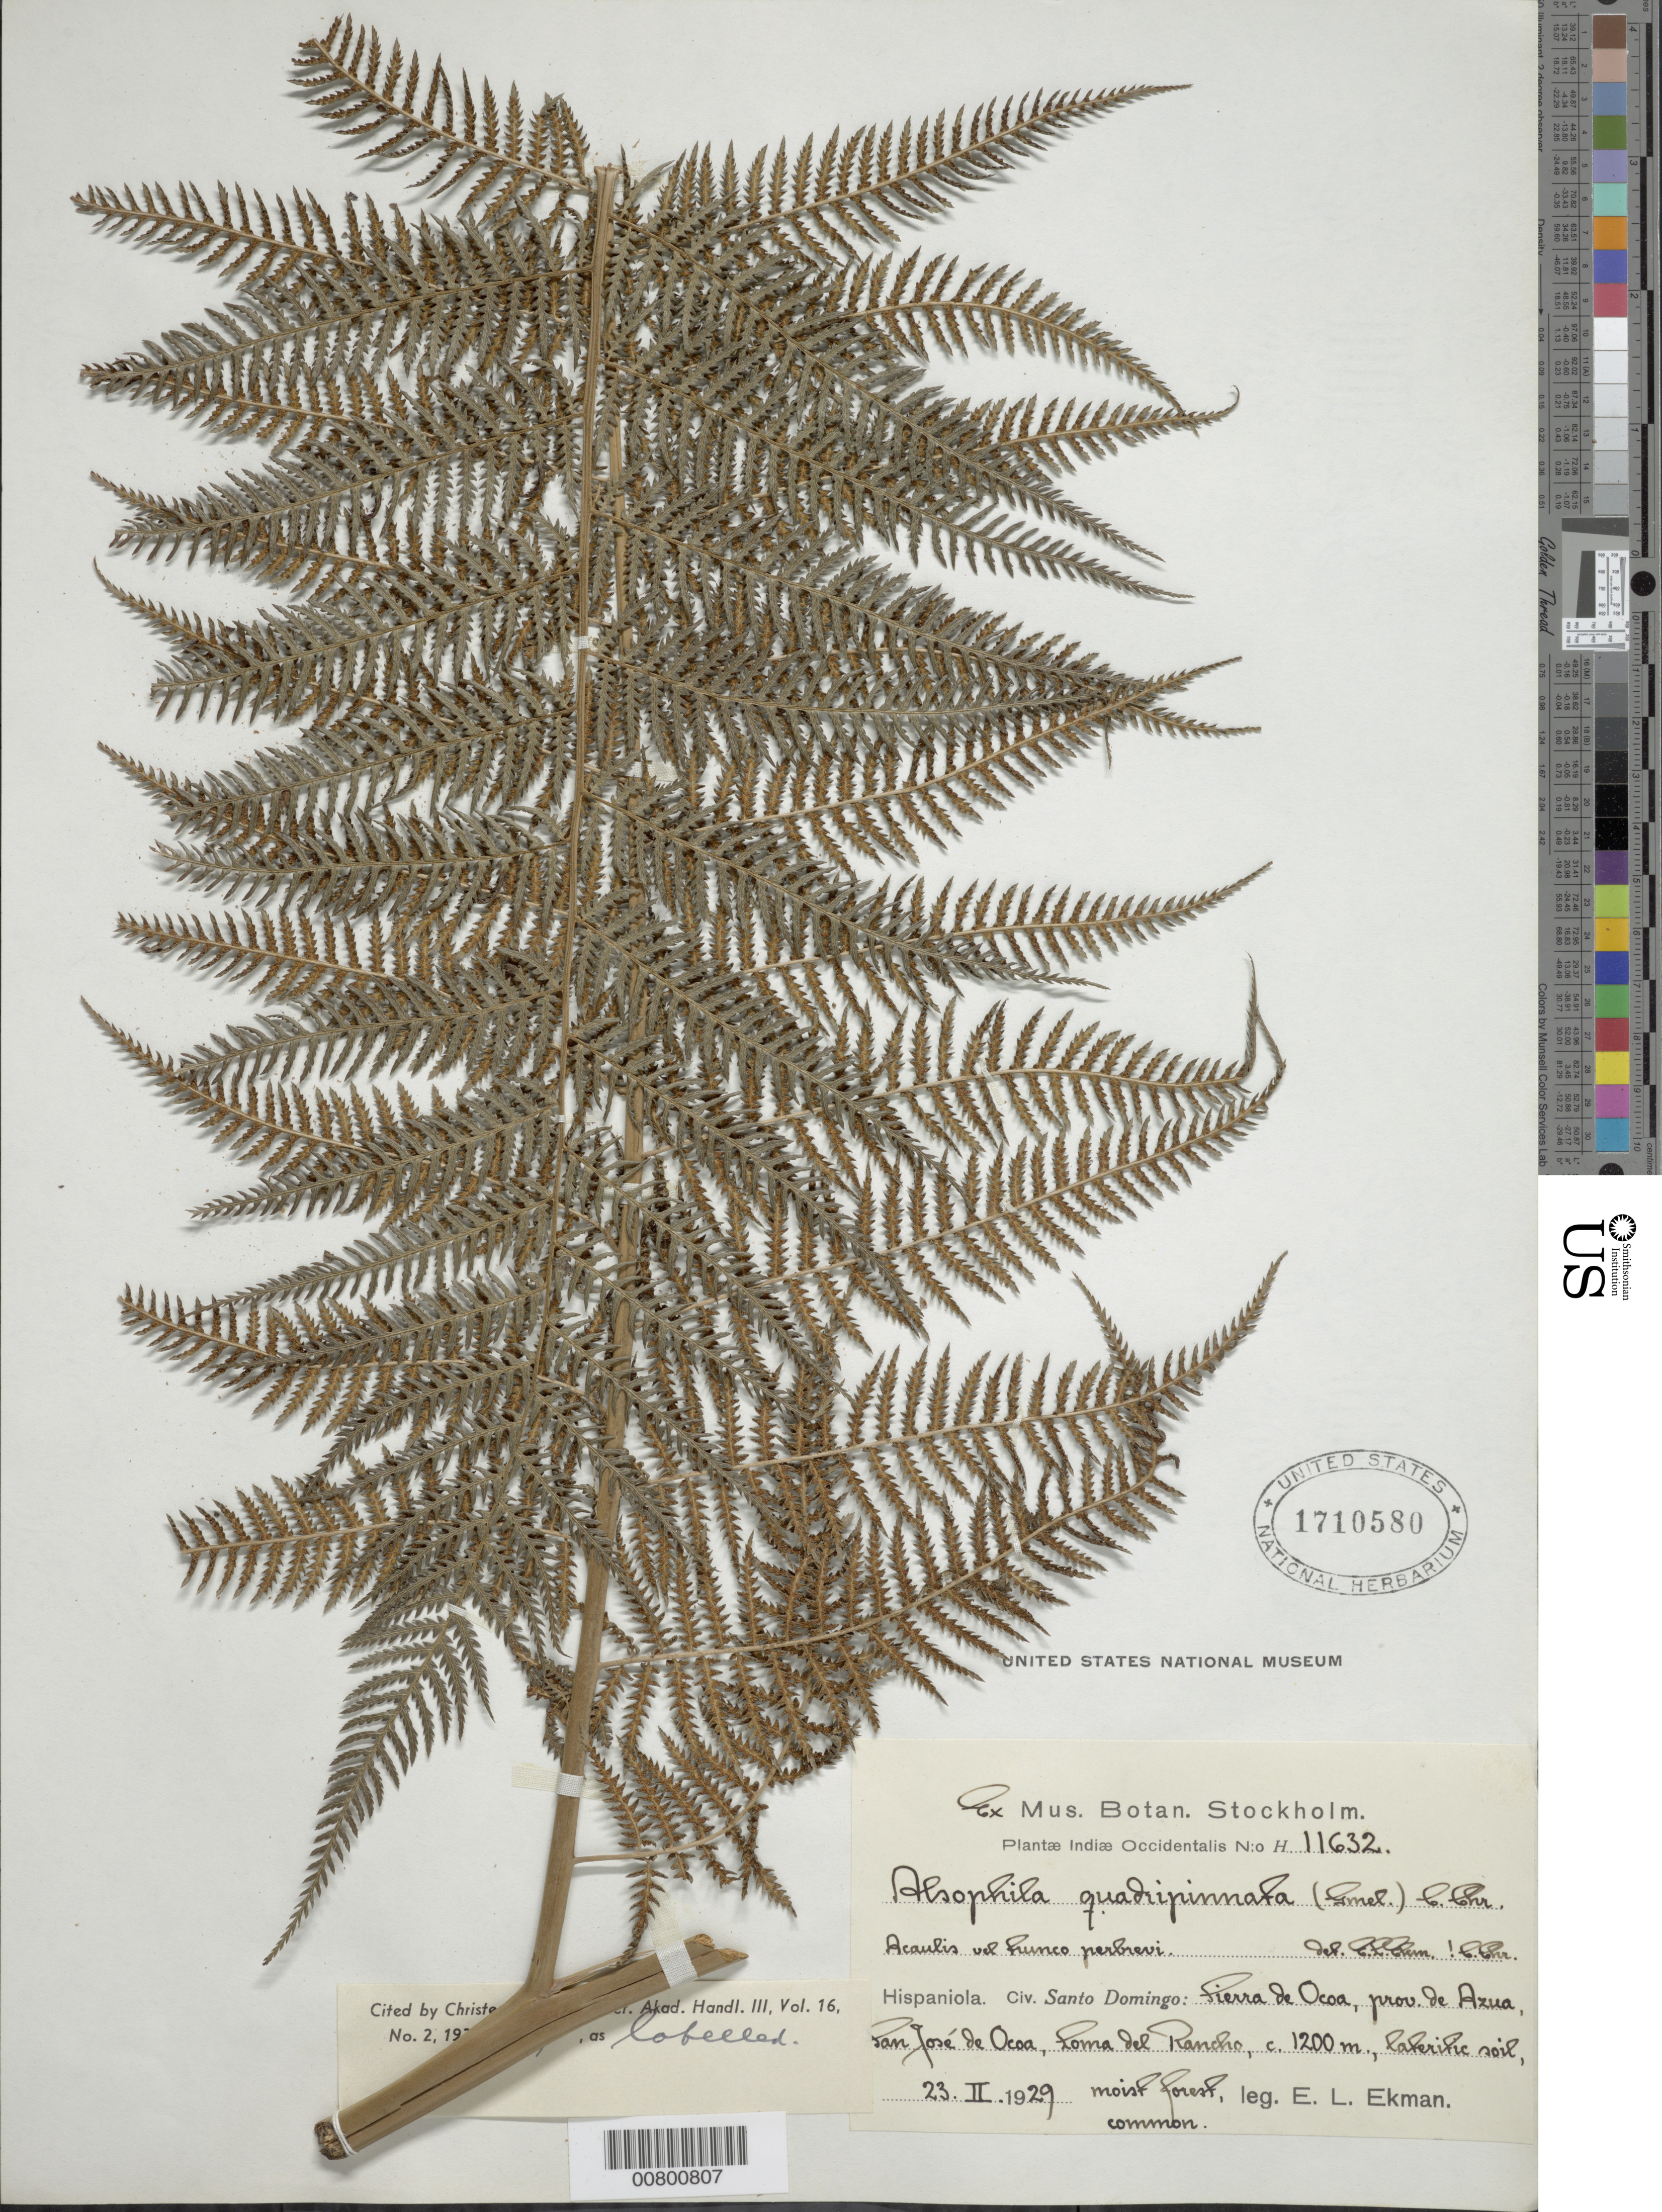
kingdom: Plantae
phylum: Tracheophyta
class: Polypodiopsida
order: Cyatheales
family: Dicksoniaceae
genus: Lophosoria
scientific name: Lophosoria quadripinnata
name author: (J.F. Gmel.) C. Chr.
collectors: E. L. Ekman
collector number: H 11632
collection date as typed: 23 Feb 1929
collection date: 1929-02-23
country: Dominican Republic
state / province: Azua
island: Hispaniola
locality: Sierra de Ocoa, San José de Ocoa, Loma del Rancho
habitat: Moist forest, lateritic soil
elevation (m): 1200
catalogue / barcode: US 1710580